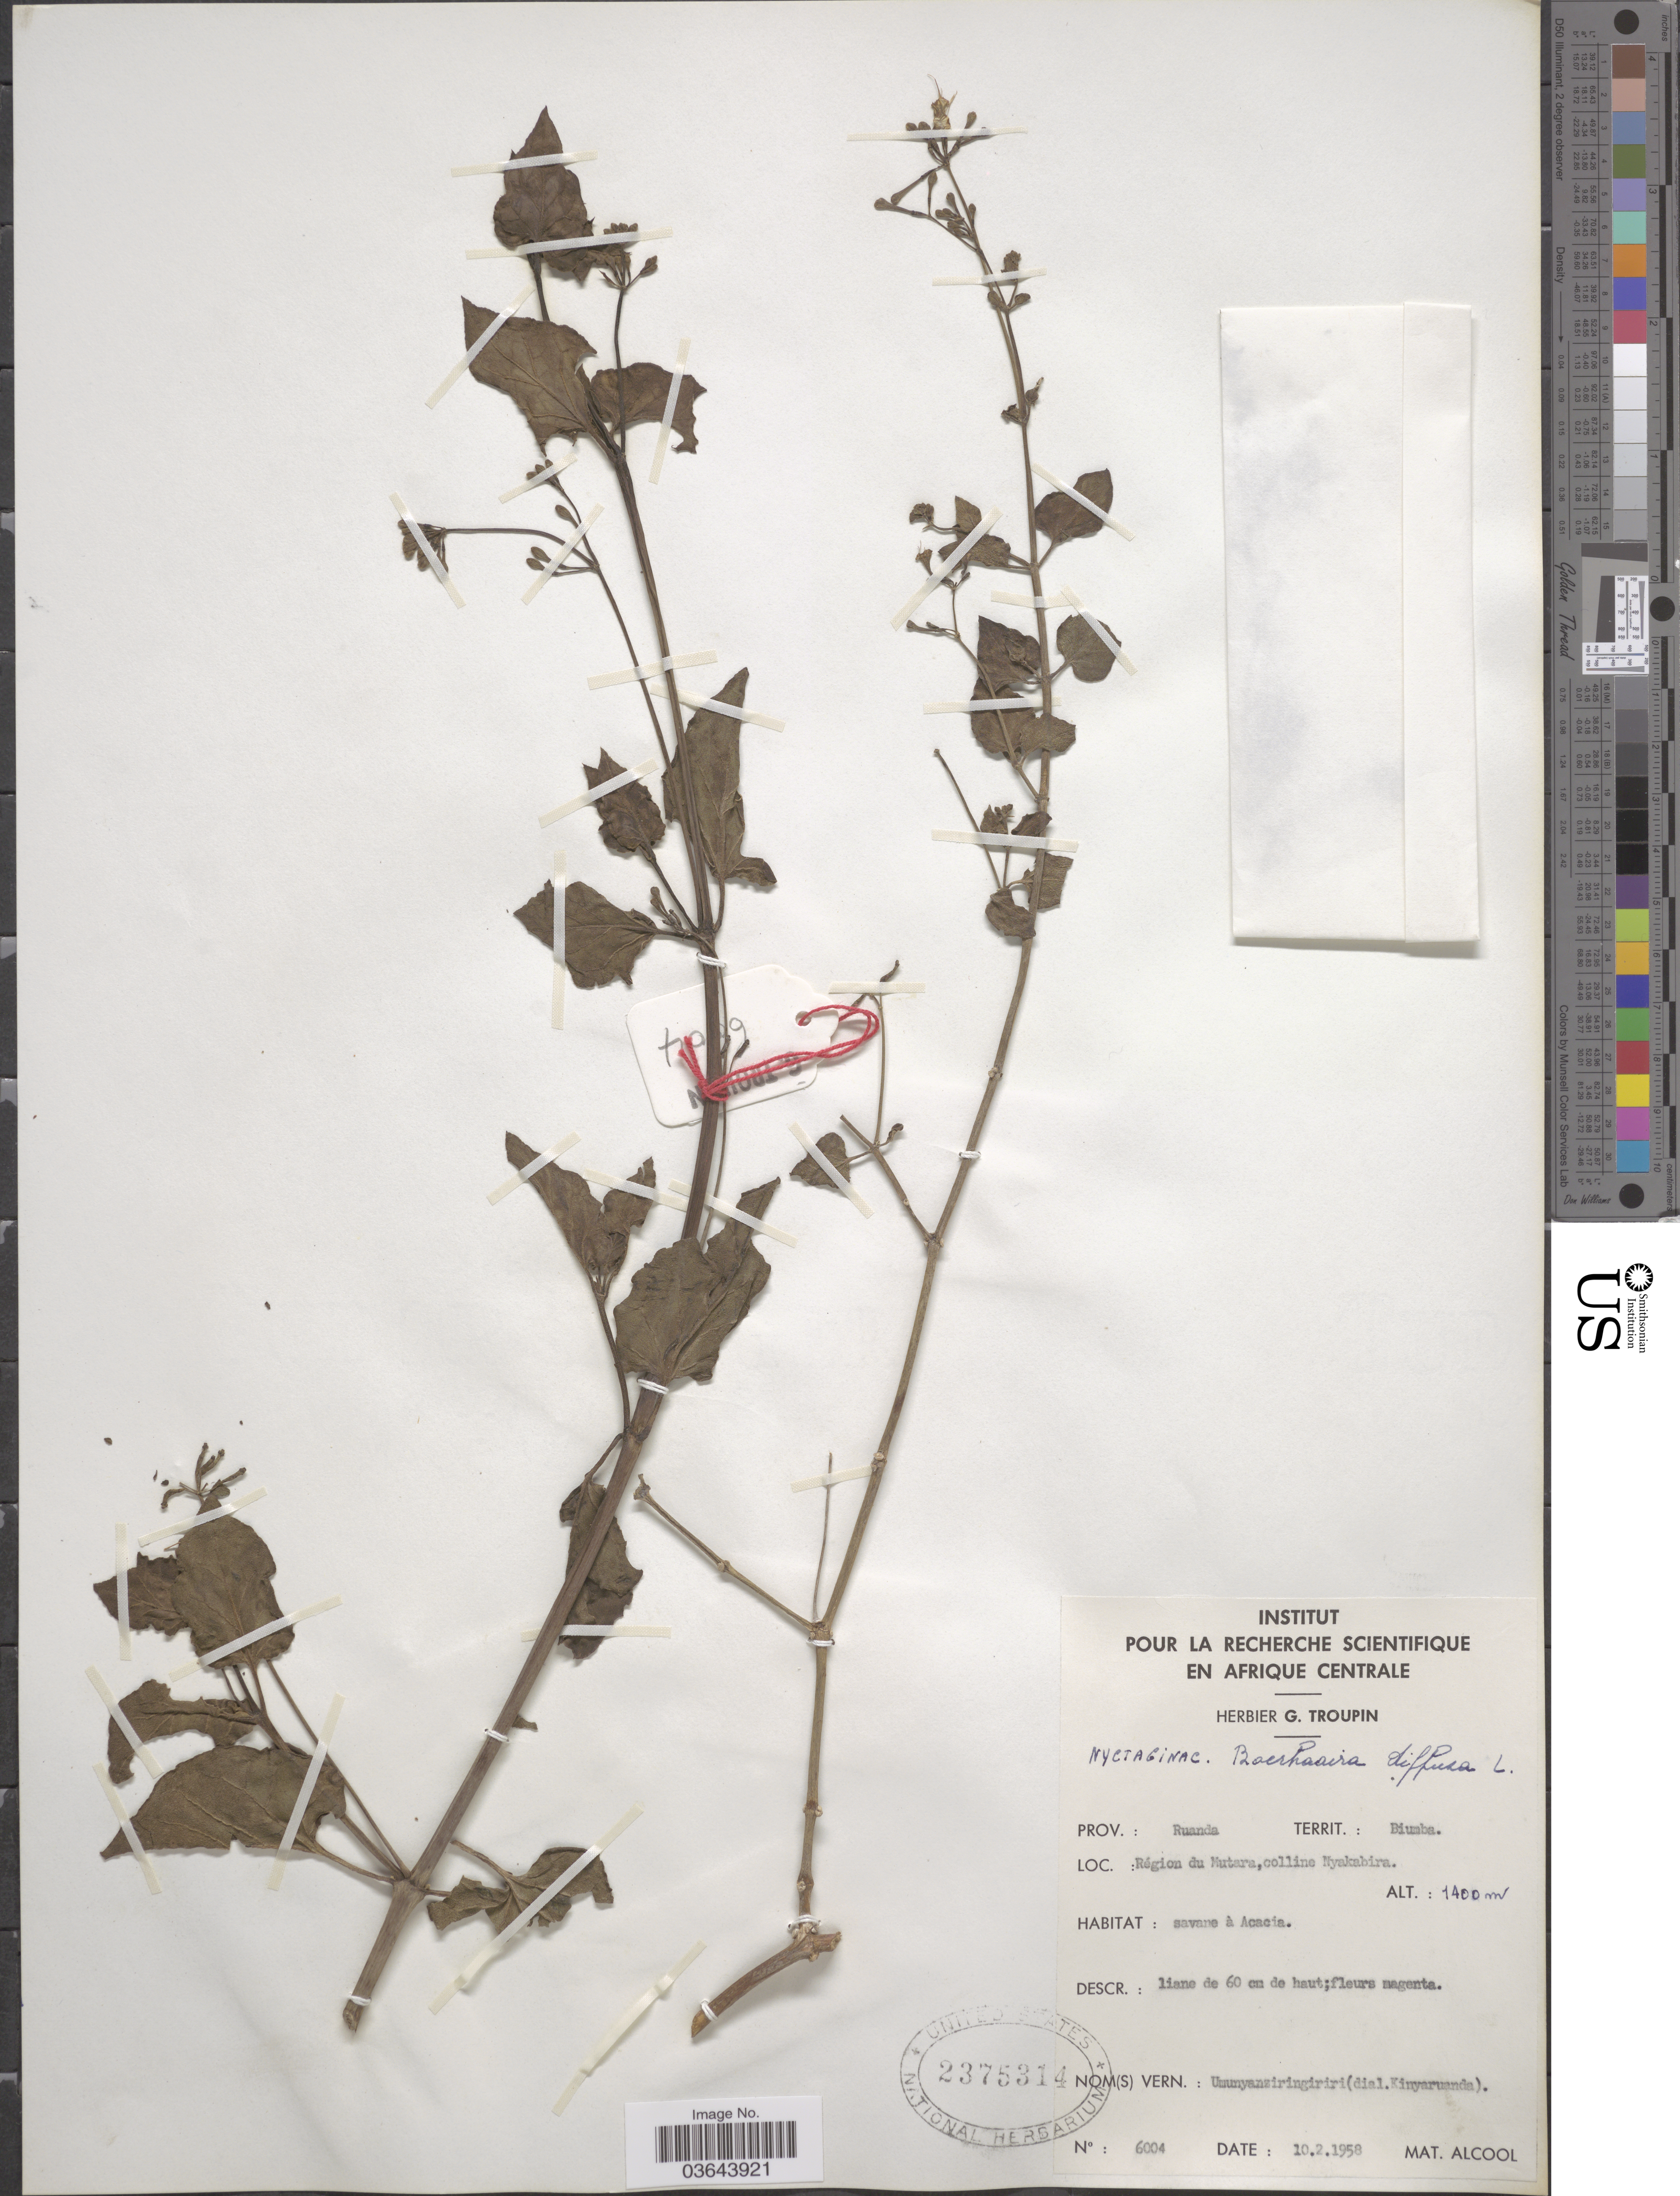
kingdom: Plantae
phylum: Tracheophyta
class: Magnoliopsida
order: Caryophyllales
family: Nyctaginaceae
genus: Boerhavia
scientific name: Boerhavia diffusa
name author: L.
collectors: ex herb. G. Troupin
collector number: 6004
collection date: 1958-02-10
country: Rwanda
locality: Territ.: Biumba. Région du Mutara, colline Nyakabira.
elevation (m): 1400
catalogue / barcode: US 2375314